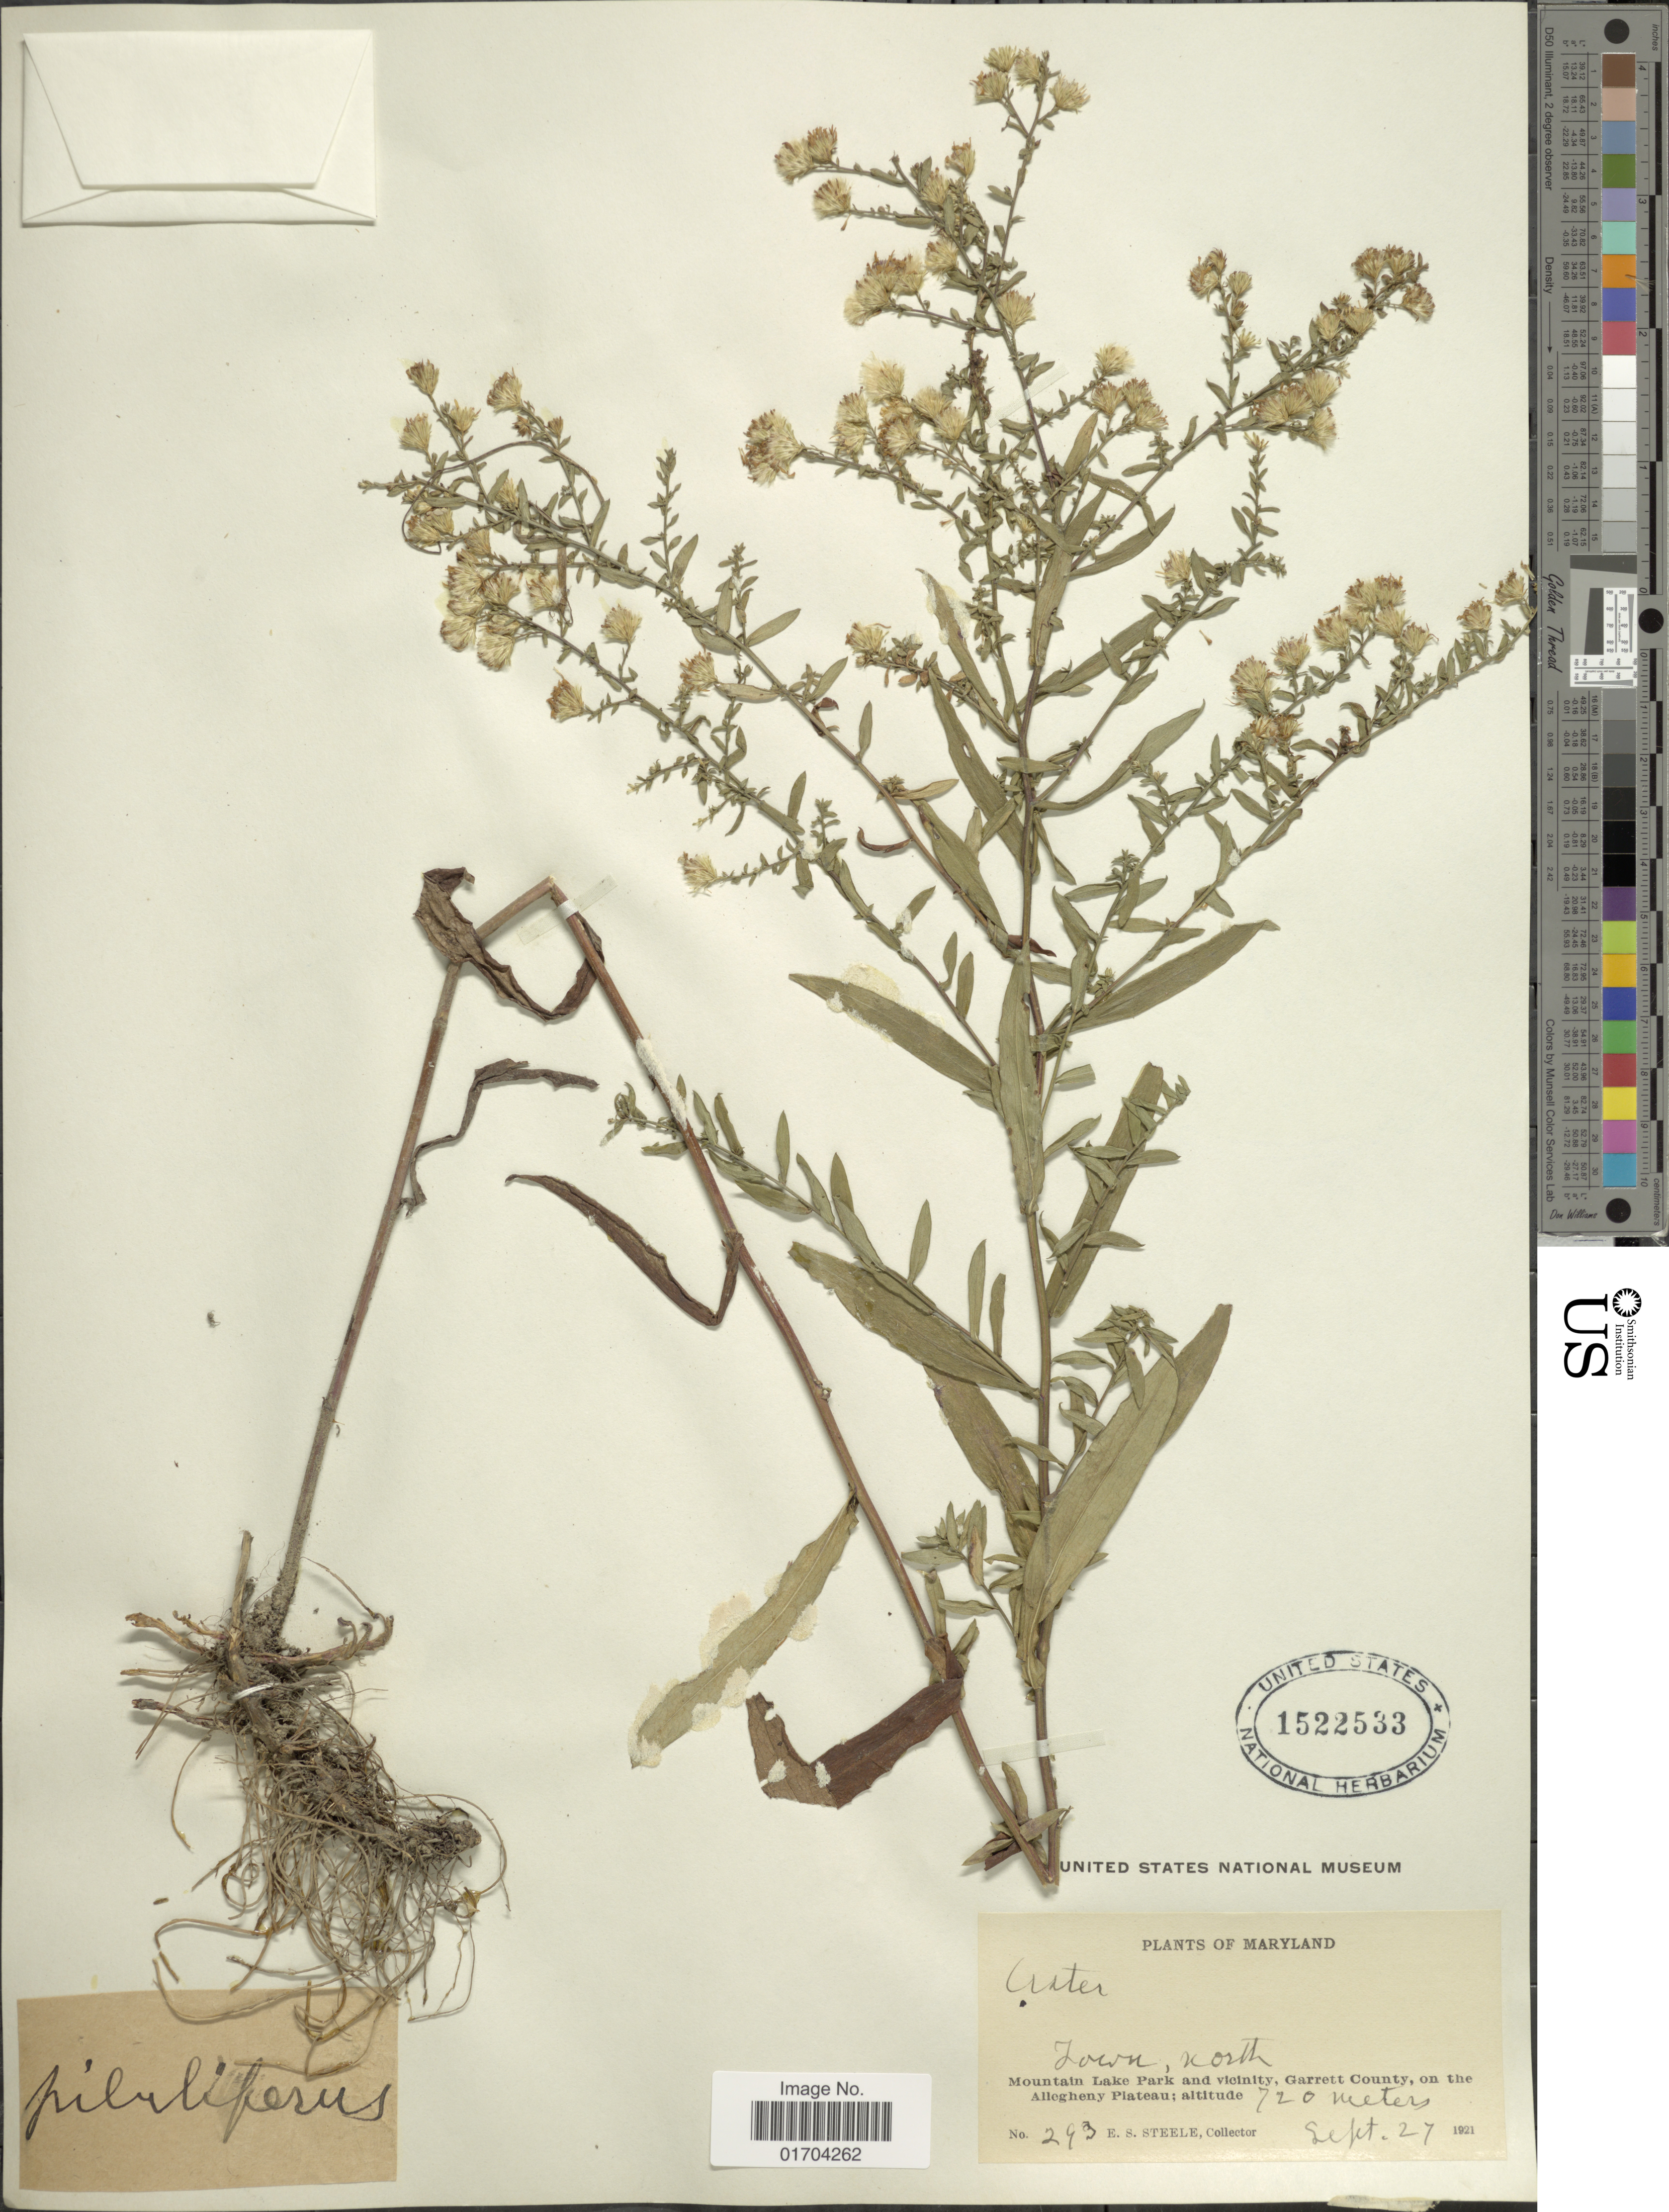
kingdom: Plantae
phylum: Tracheophyta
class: Magnoliopsida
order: Asterales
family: Asteraceae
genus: Symphyotrichum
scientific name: Symphyotrichum sp.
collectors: E. Steele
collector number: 293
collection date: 1921-09-27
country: United States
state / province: Maryland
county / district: Garrett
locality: Town, North, Mountain Lake Park and vicinity, Garrett County, on the Allegheny Plateau.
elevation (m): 720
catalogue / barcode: US 1522533